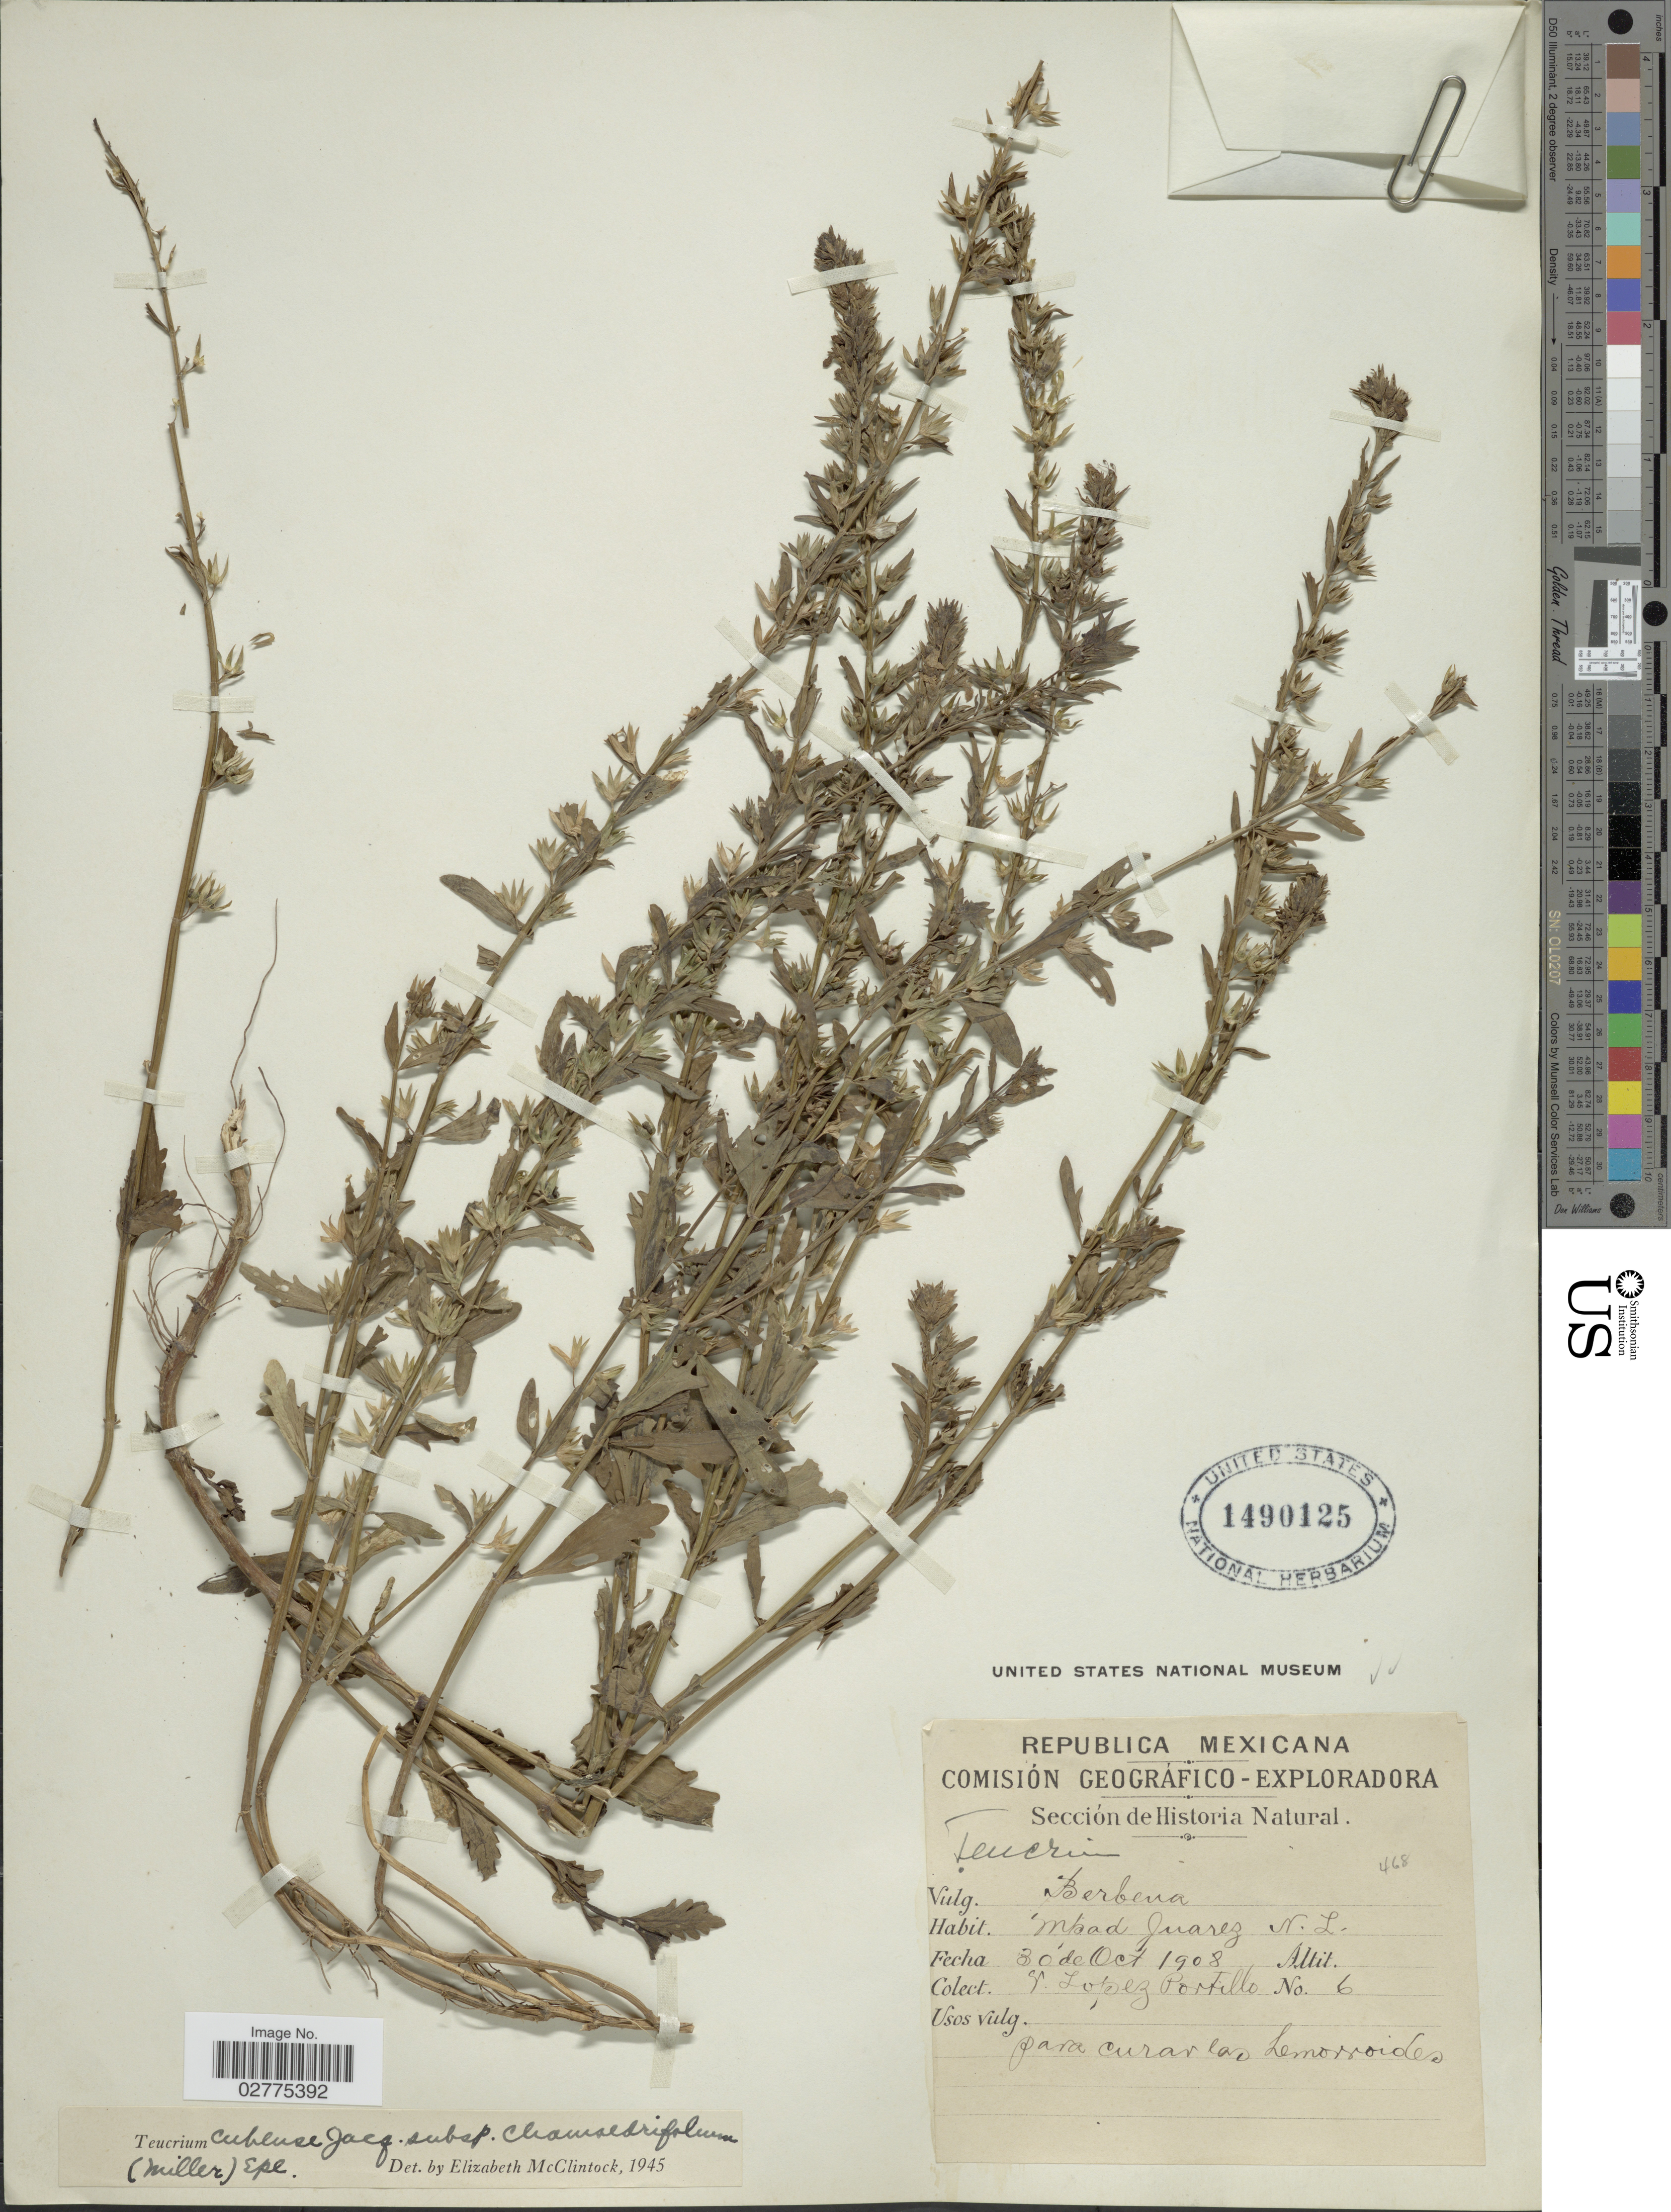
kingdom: Plantae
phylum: Tracheophyta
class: Magnoliopsida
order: Lamiales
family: Lamiaceae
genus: Teucrium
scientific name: Teucrium cubense subsp. chamaedrifolium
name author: Jacq.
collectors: López Portillo, V.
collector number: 6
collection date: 1908-10-30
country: Mexico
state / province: Nuevo León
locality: Republica Mexicana, Mbad Juarez, N.L.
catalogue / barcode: US 1490125